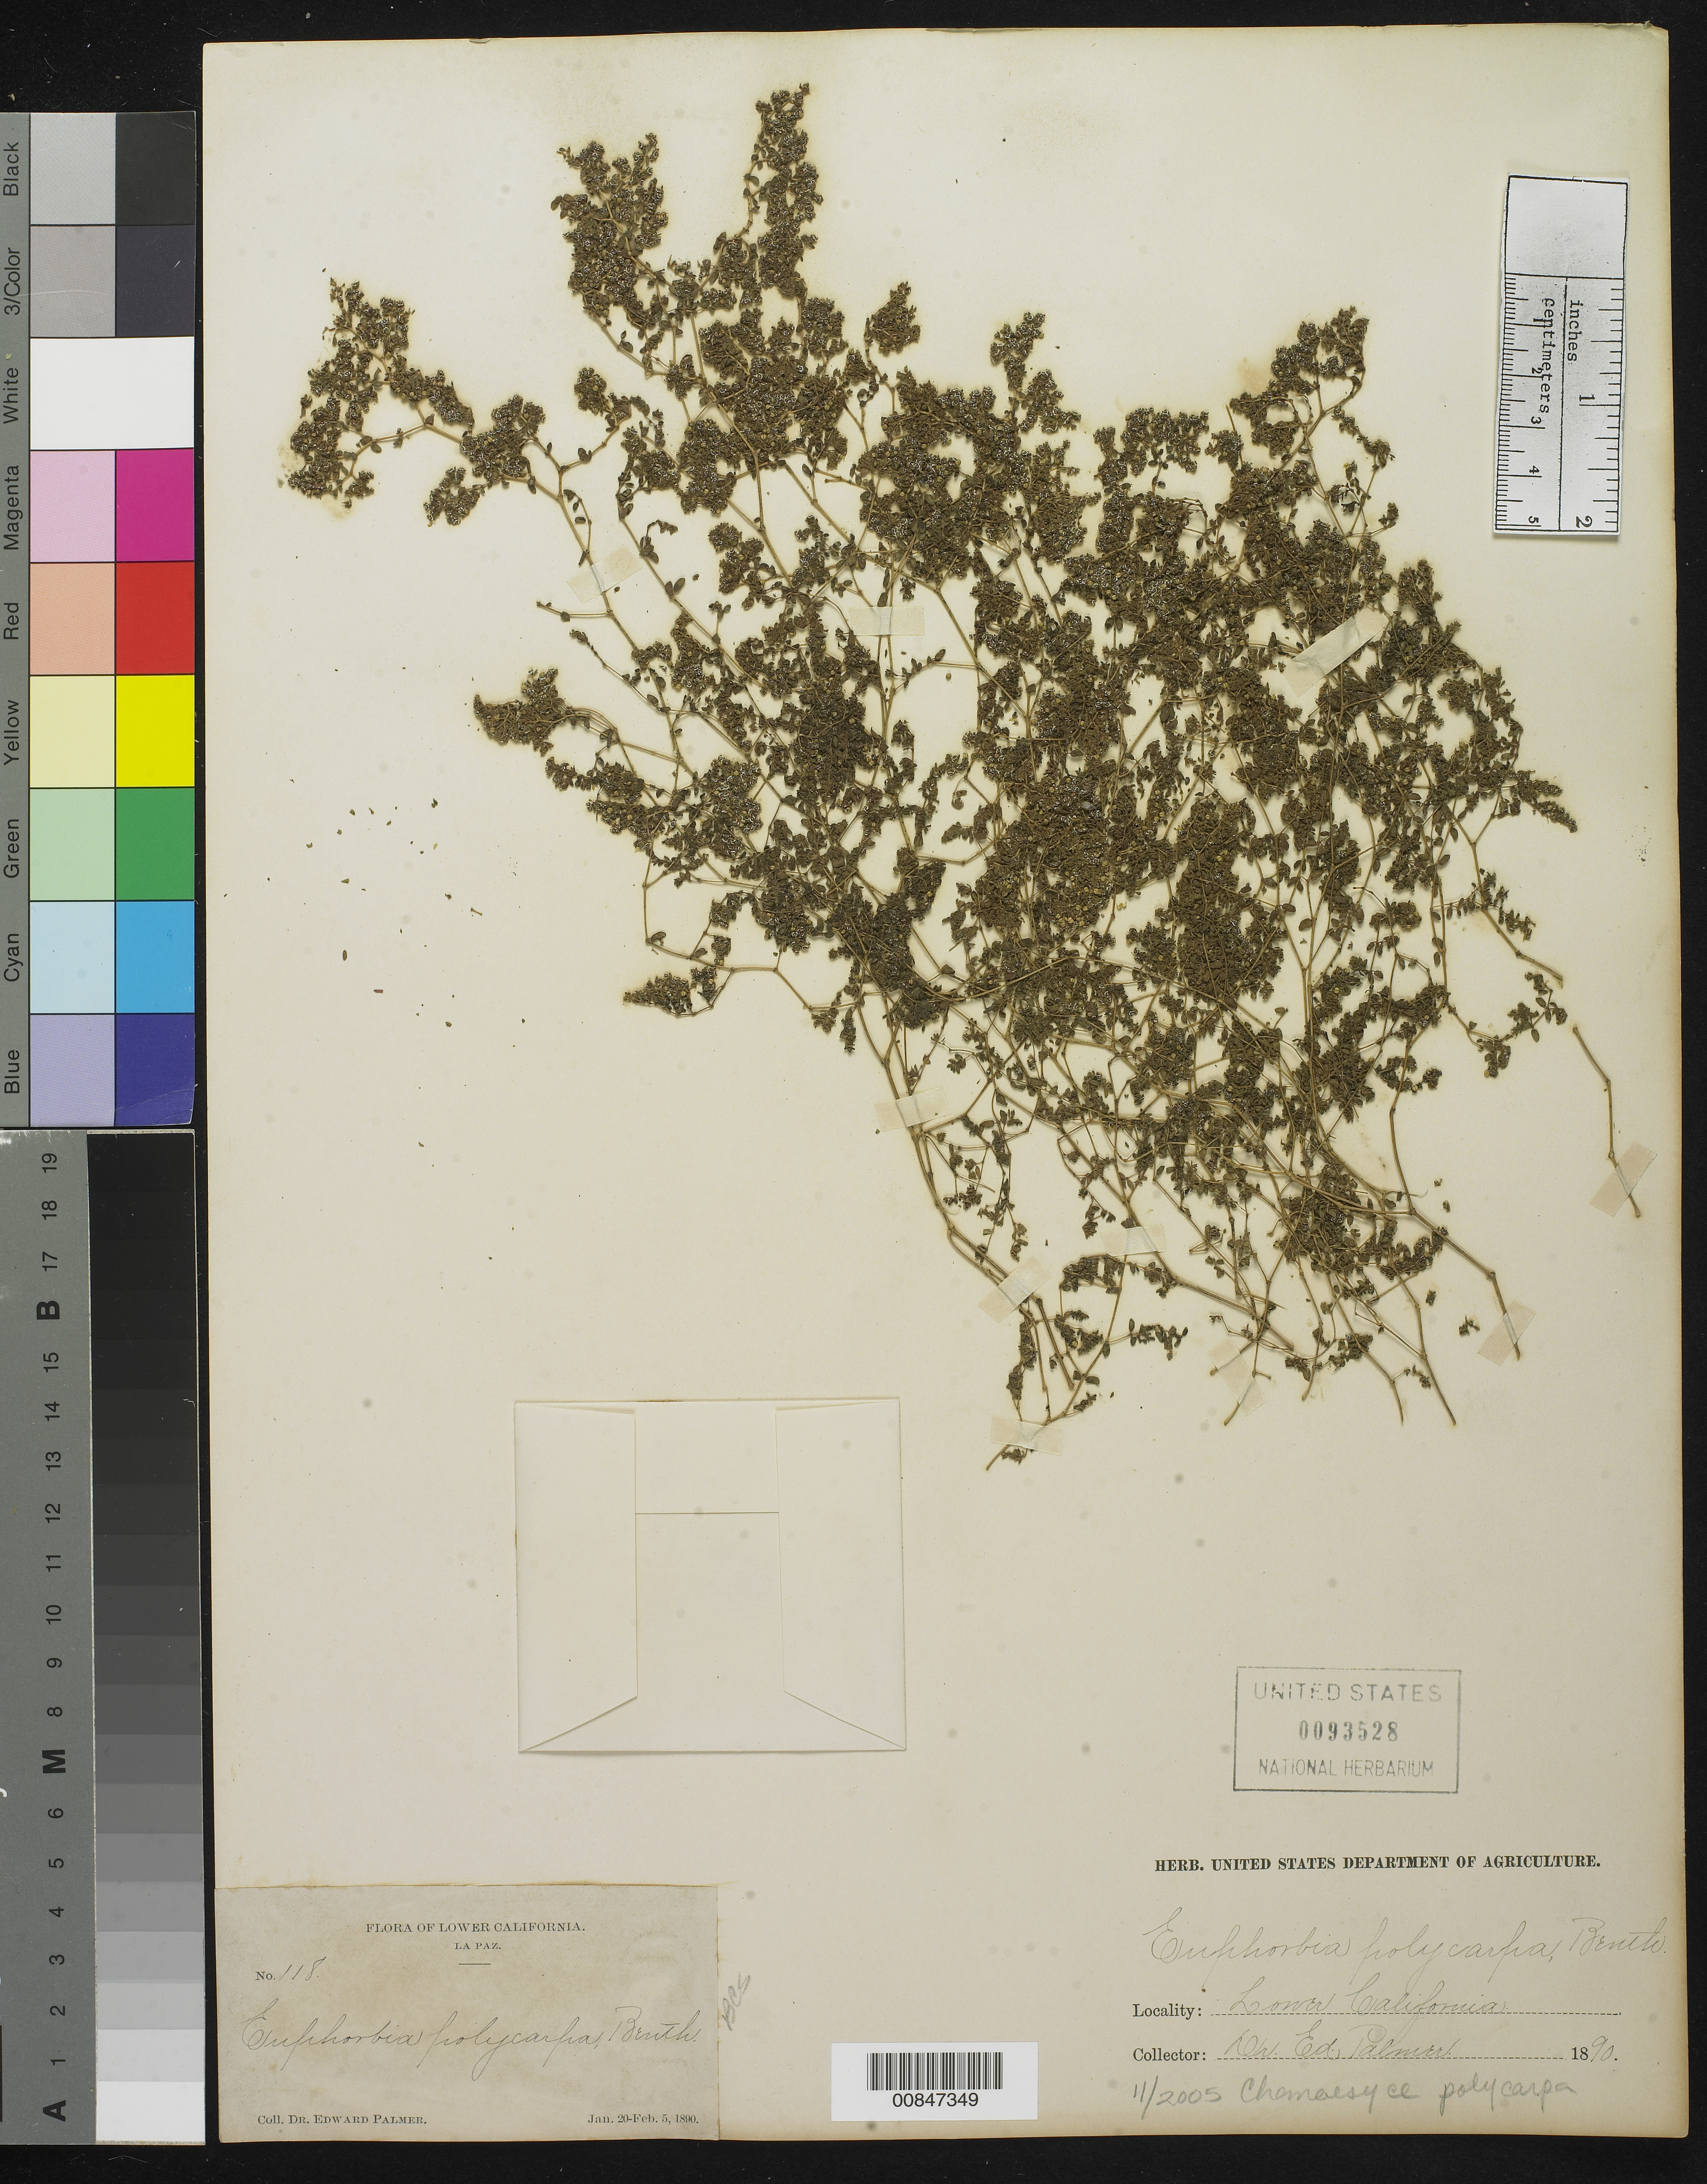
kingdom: Plantae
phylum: Tracheophyta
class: Magnoliopsida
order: Malpighiales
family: Euphorbiaceae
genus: Euphorbia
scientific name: Euphorbia polycarpa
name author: Benth.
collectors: E. Palmer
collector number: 118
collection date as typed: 20 Jan 1890 to 05 Feb 1890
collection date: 1890-01-20/1890-02-05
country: Mexico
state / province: Baja California Sur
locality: La Paz, Baja California Sur.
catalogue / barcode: US 93528